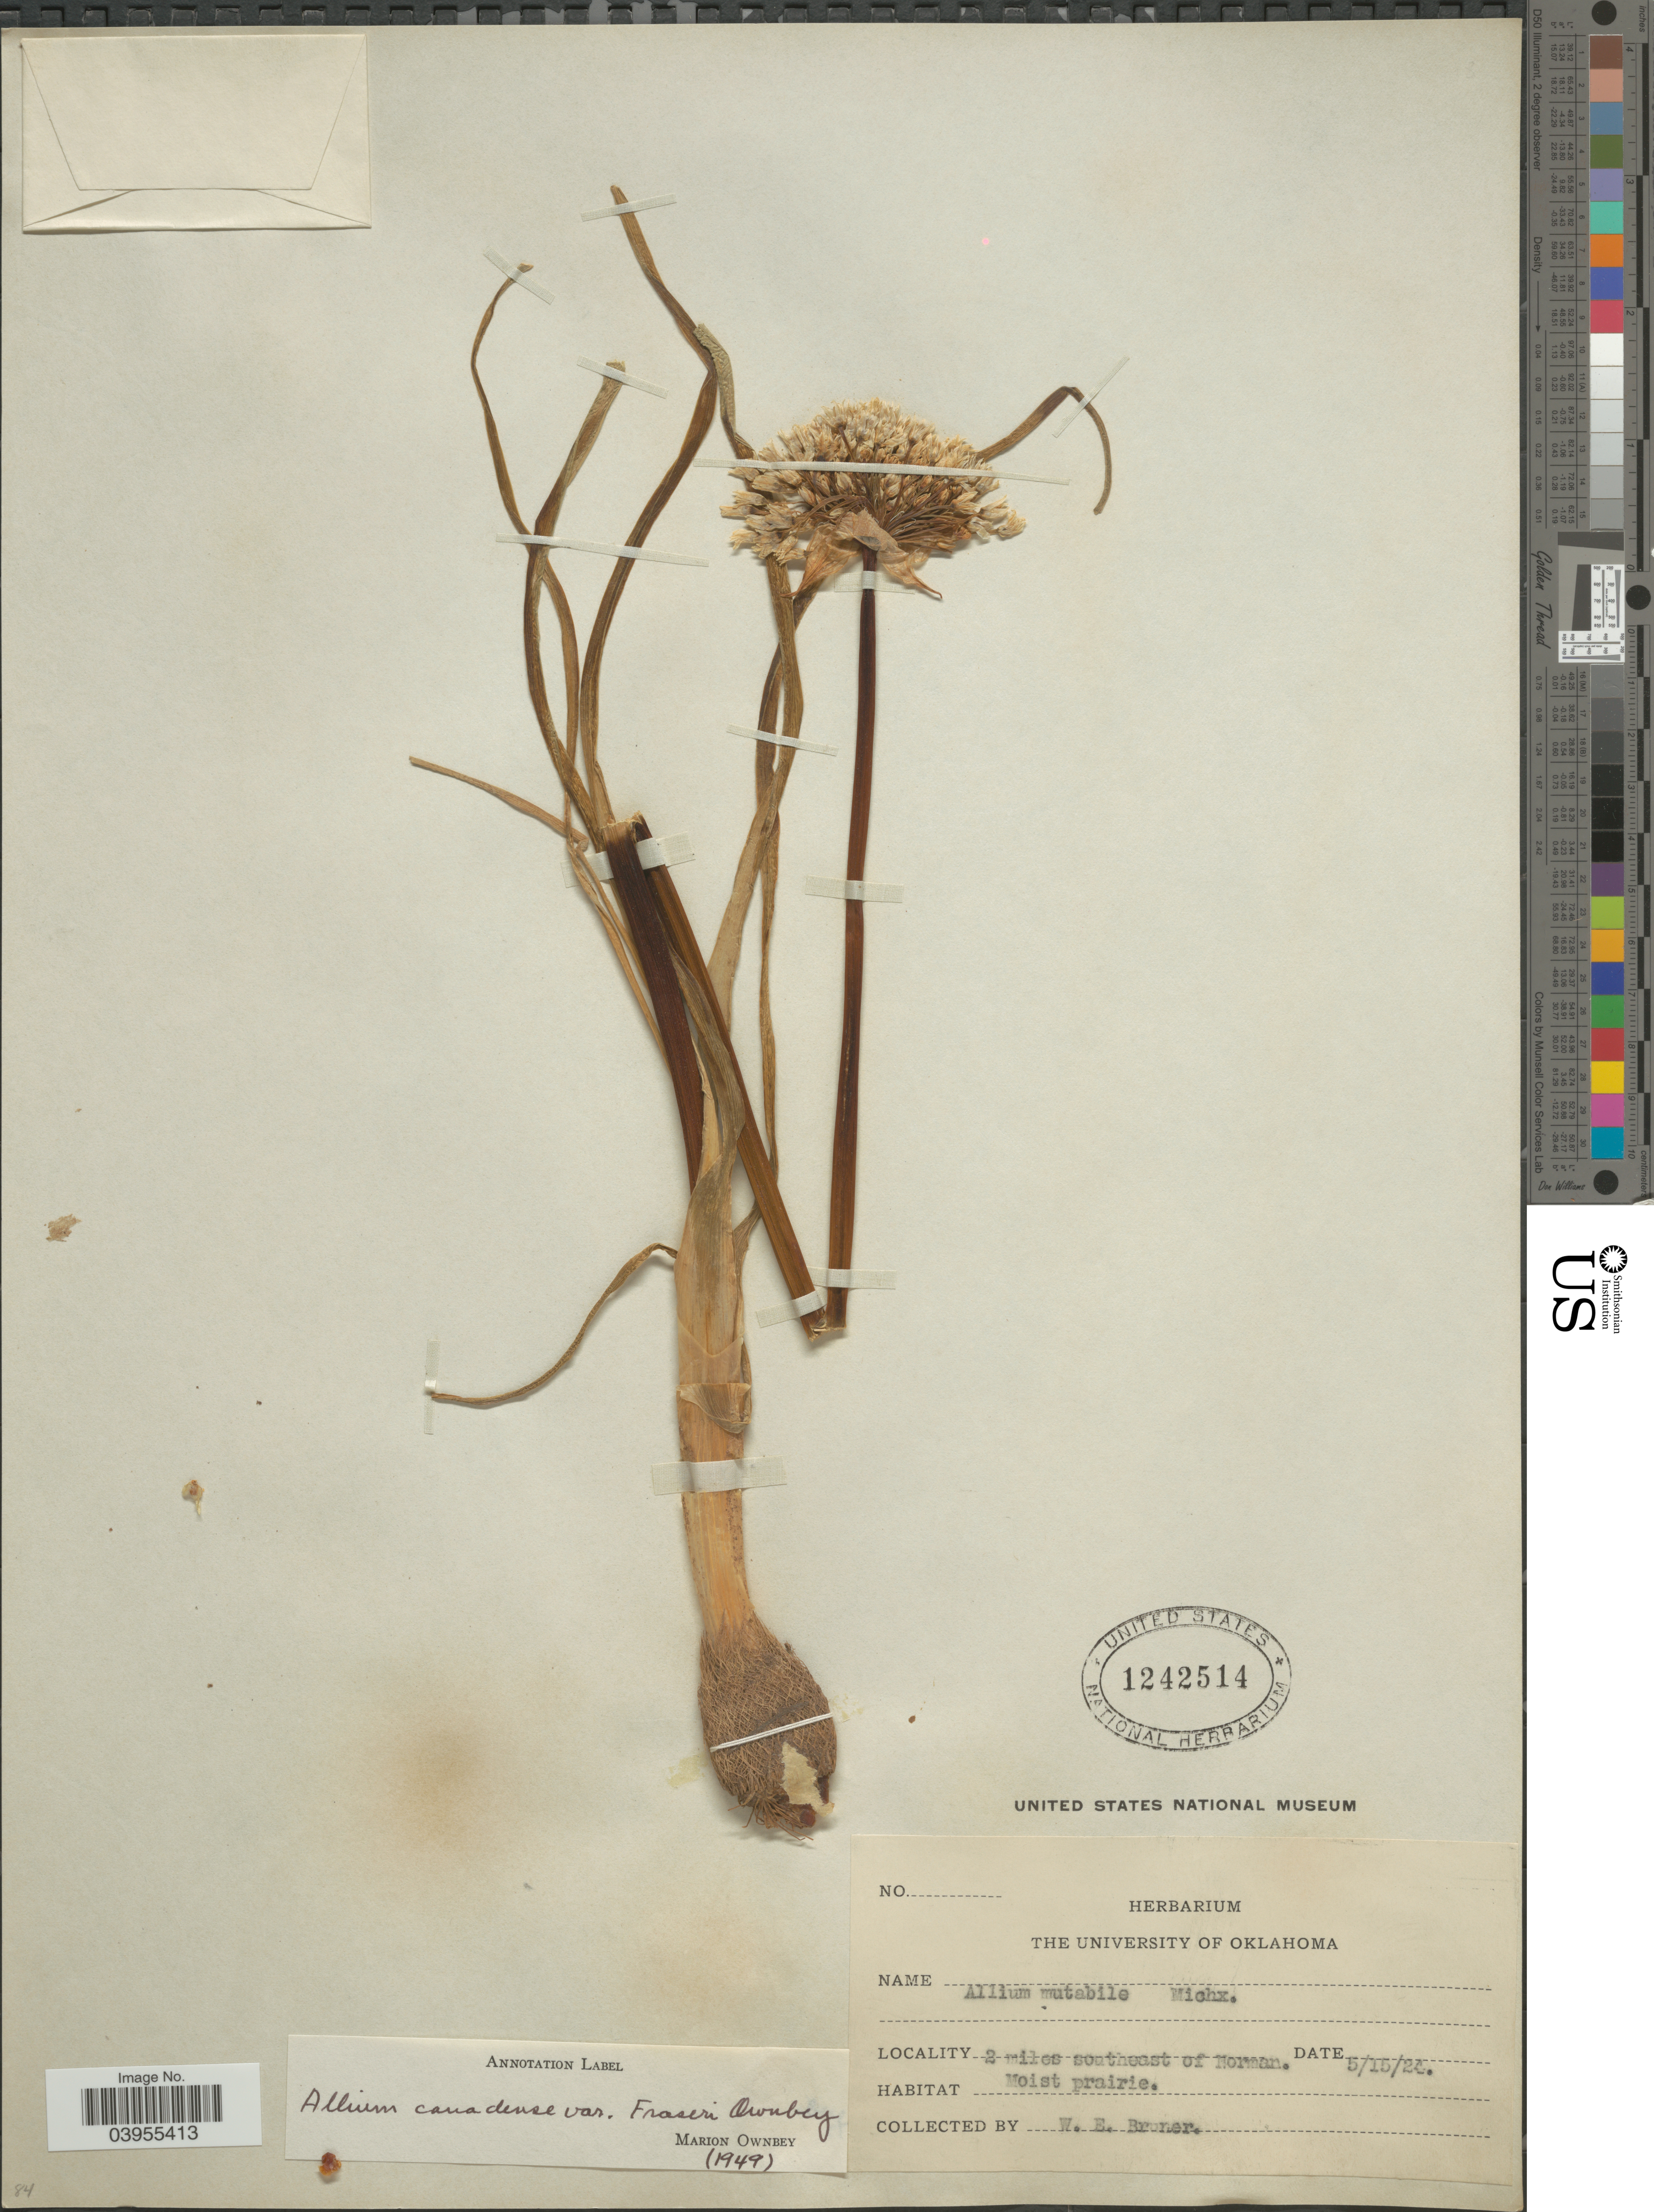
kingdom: Plantae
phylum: Tracheophyta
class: Liliopsida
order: Asparagales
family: Amaryllidaceae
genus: Allium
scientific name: Allium canadense var. fraseri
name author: Ownbey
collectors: W. Bruner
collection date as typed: Transcribed d/m/y: 15/5/24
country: United States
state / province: Oklahoma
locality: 2 miles southeast of Norman.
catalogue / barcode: US 1242514